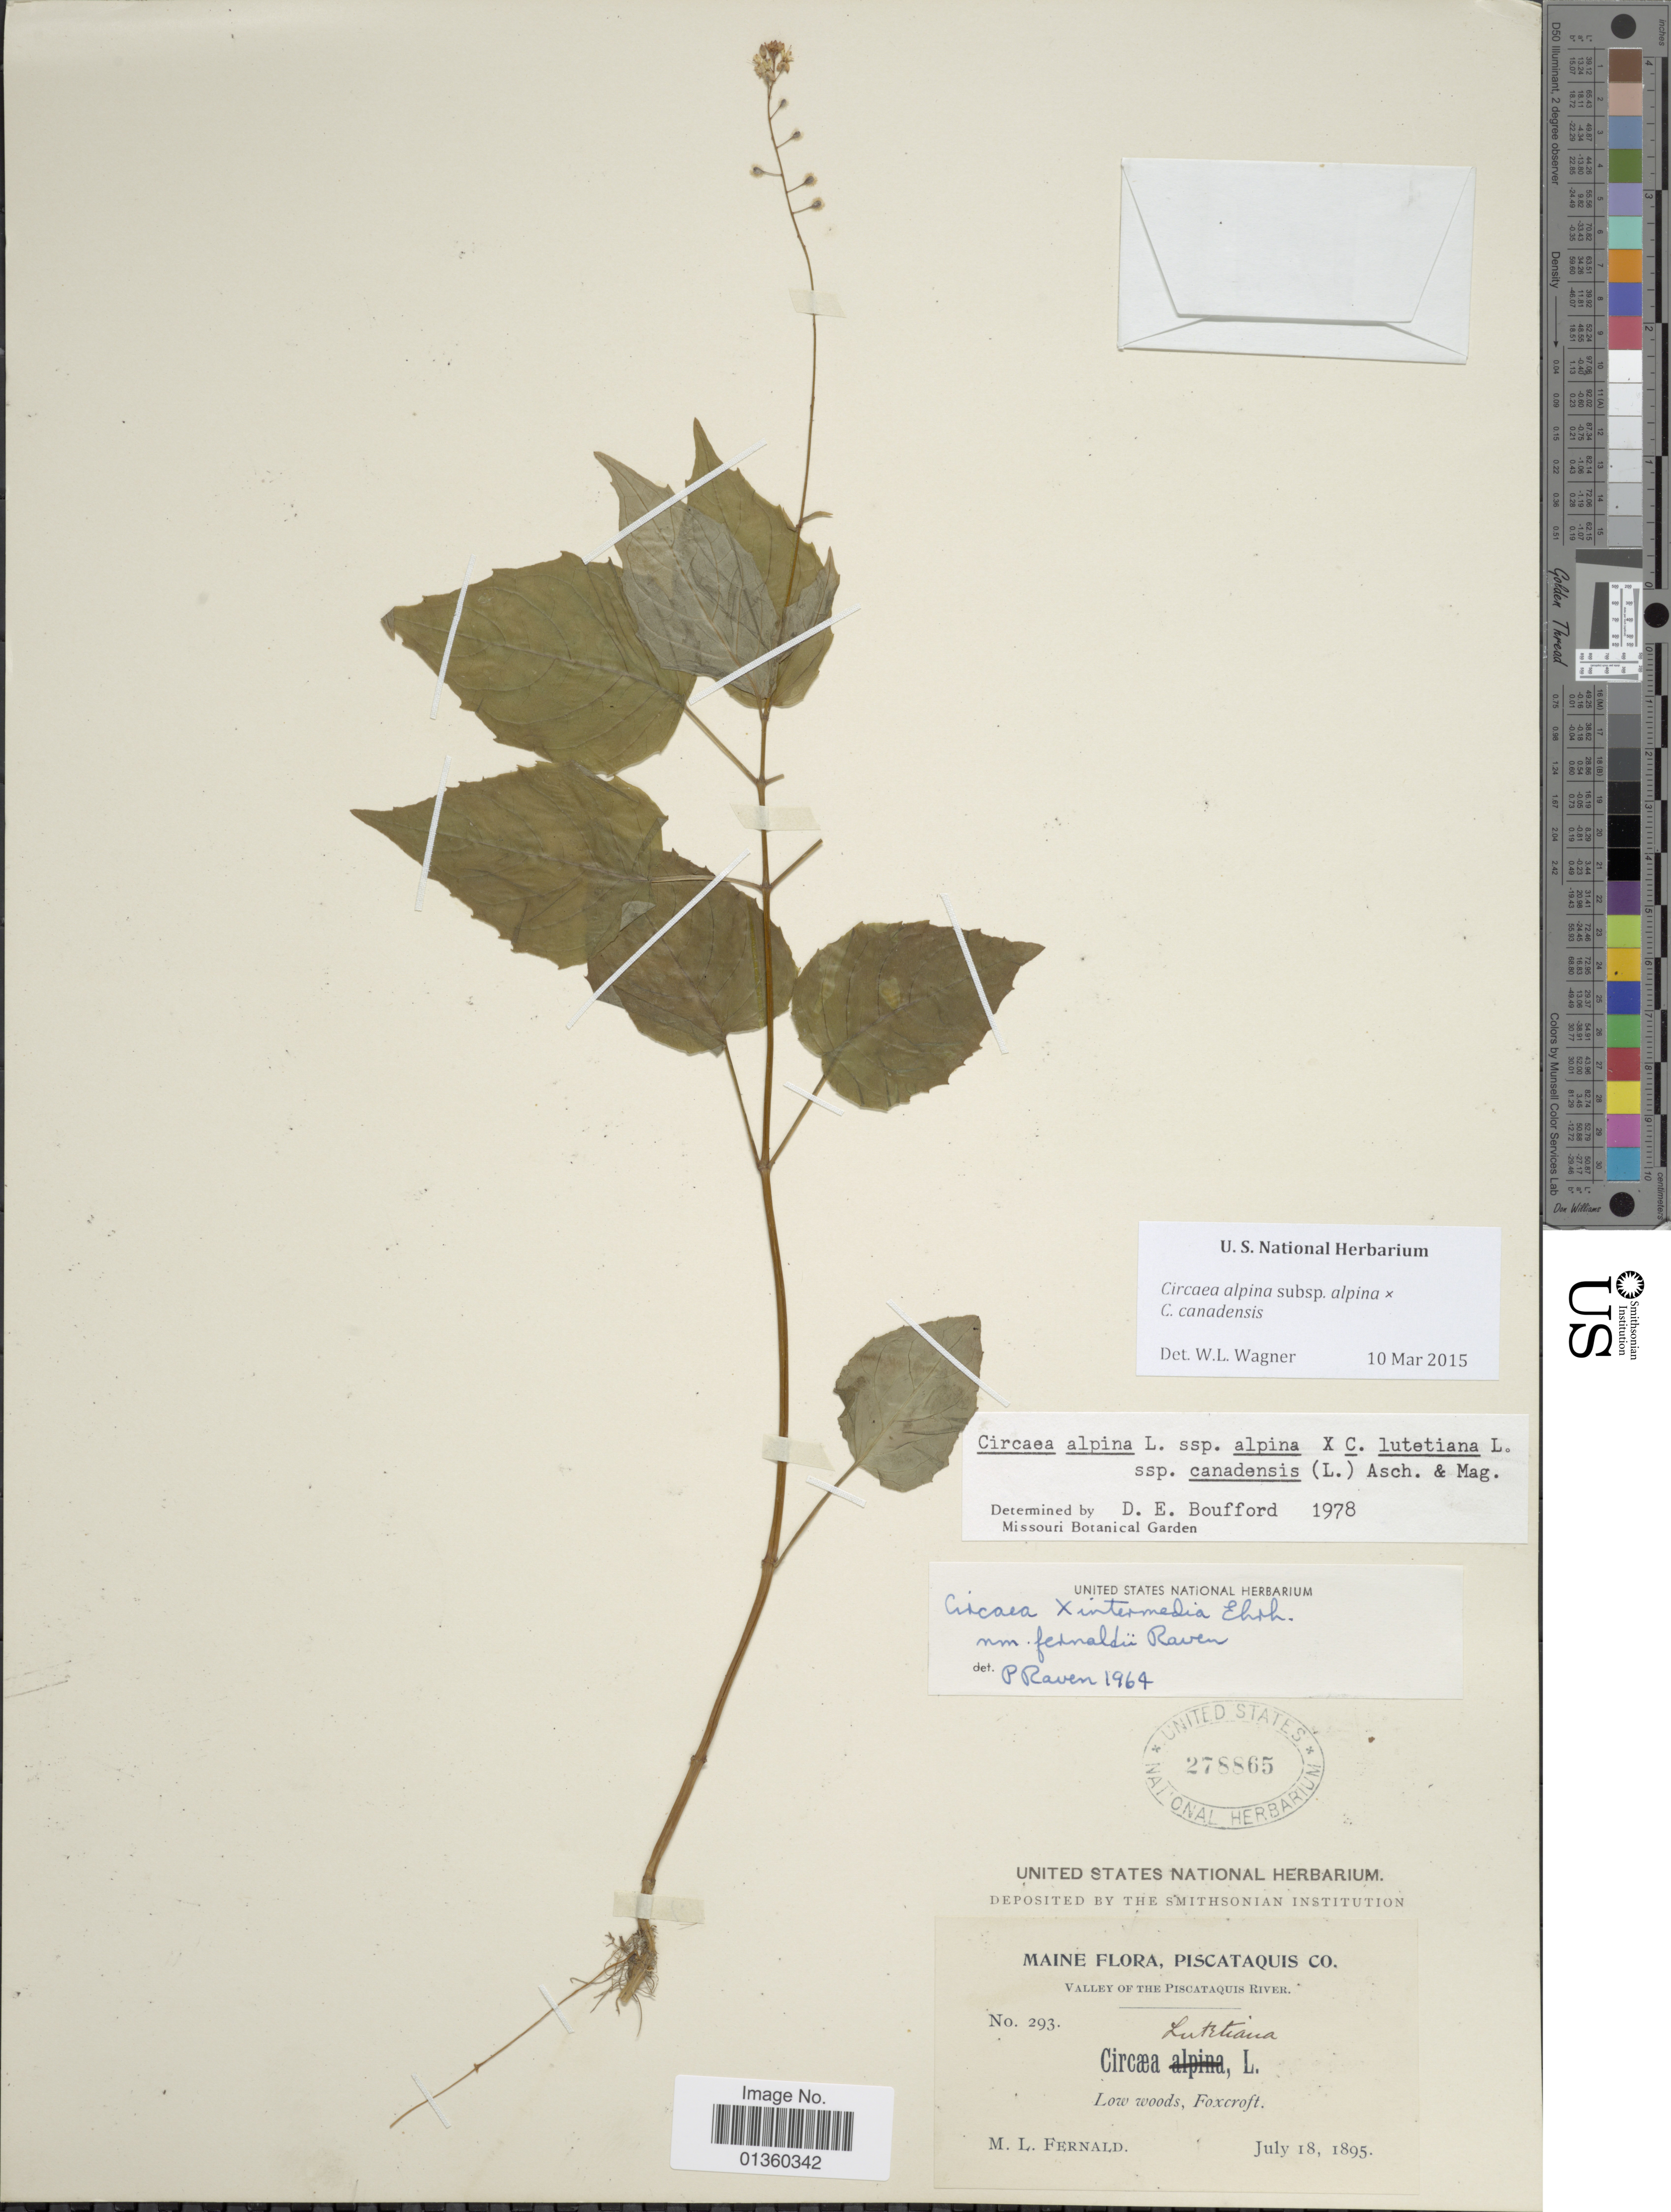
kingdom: Plantae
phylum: Tracheophyta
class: Magnoliopsida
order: Myrtales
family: Onagraceae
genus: Circaea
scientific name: Circaea alpina subsp. alpina x C. canadensis (L.) Hill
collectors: M. L. Fernald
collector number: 293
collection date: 1895-07-18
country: United States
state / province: Maine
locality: Piscataquis Co., Foxcroft. Valley of the Piscataquis River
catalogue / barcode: US 278865